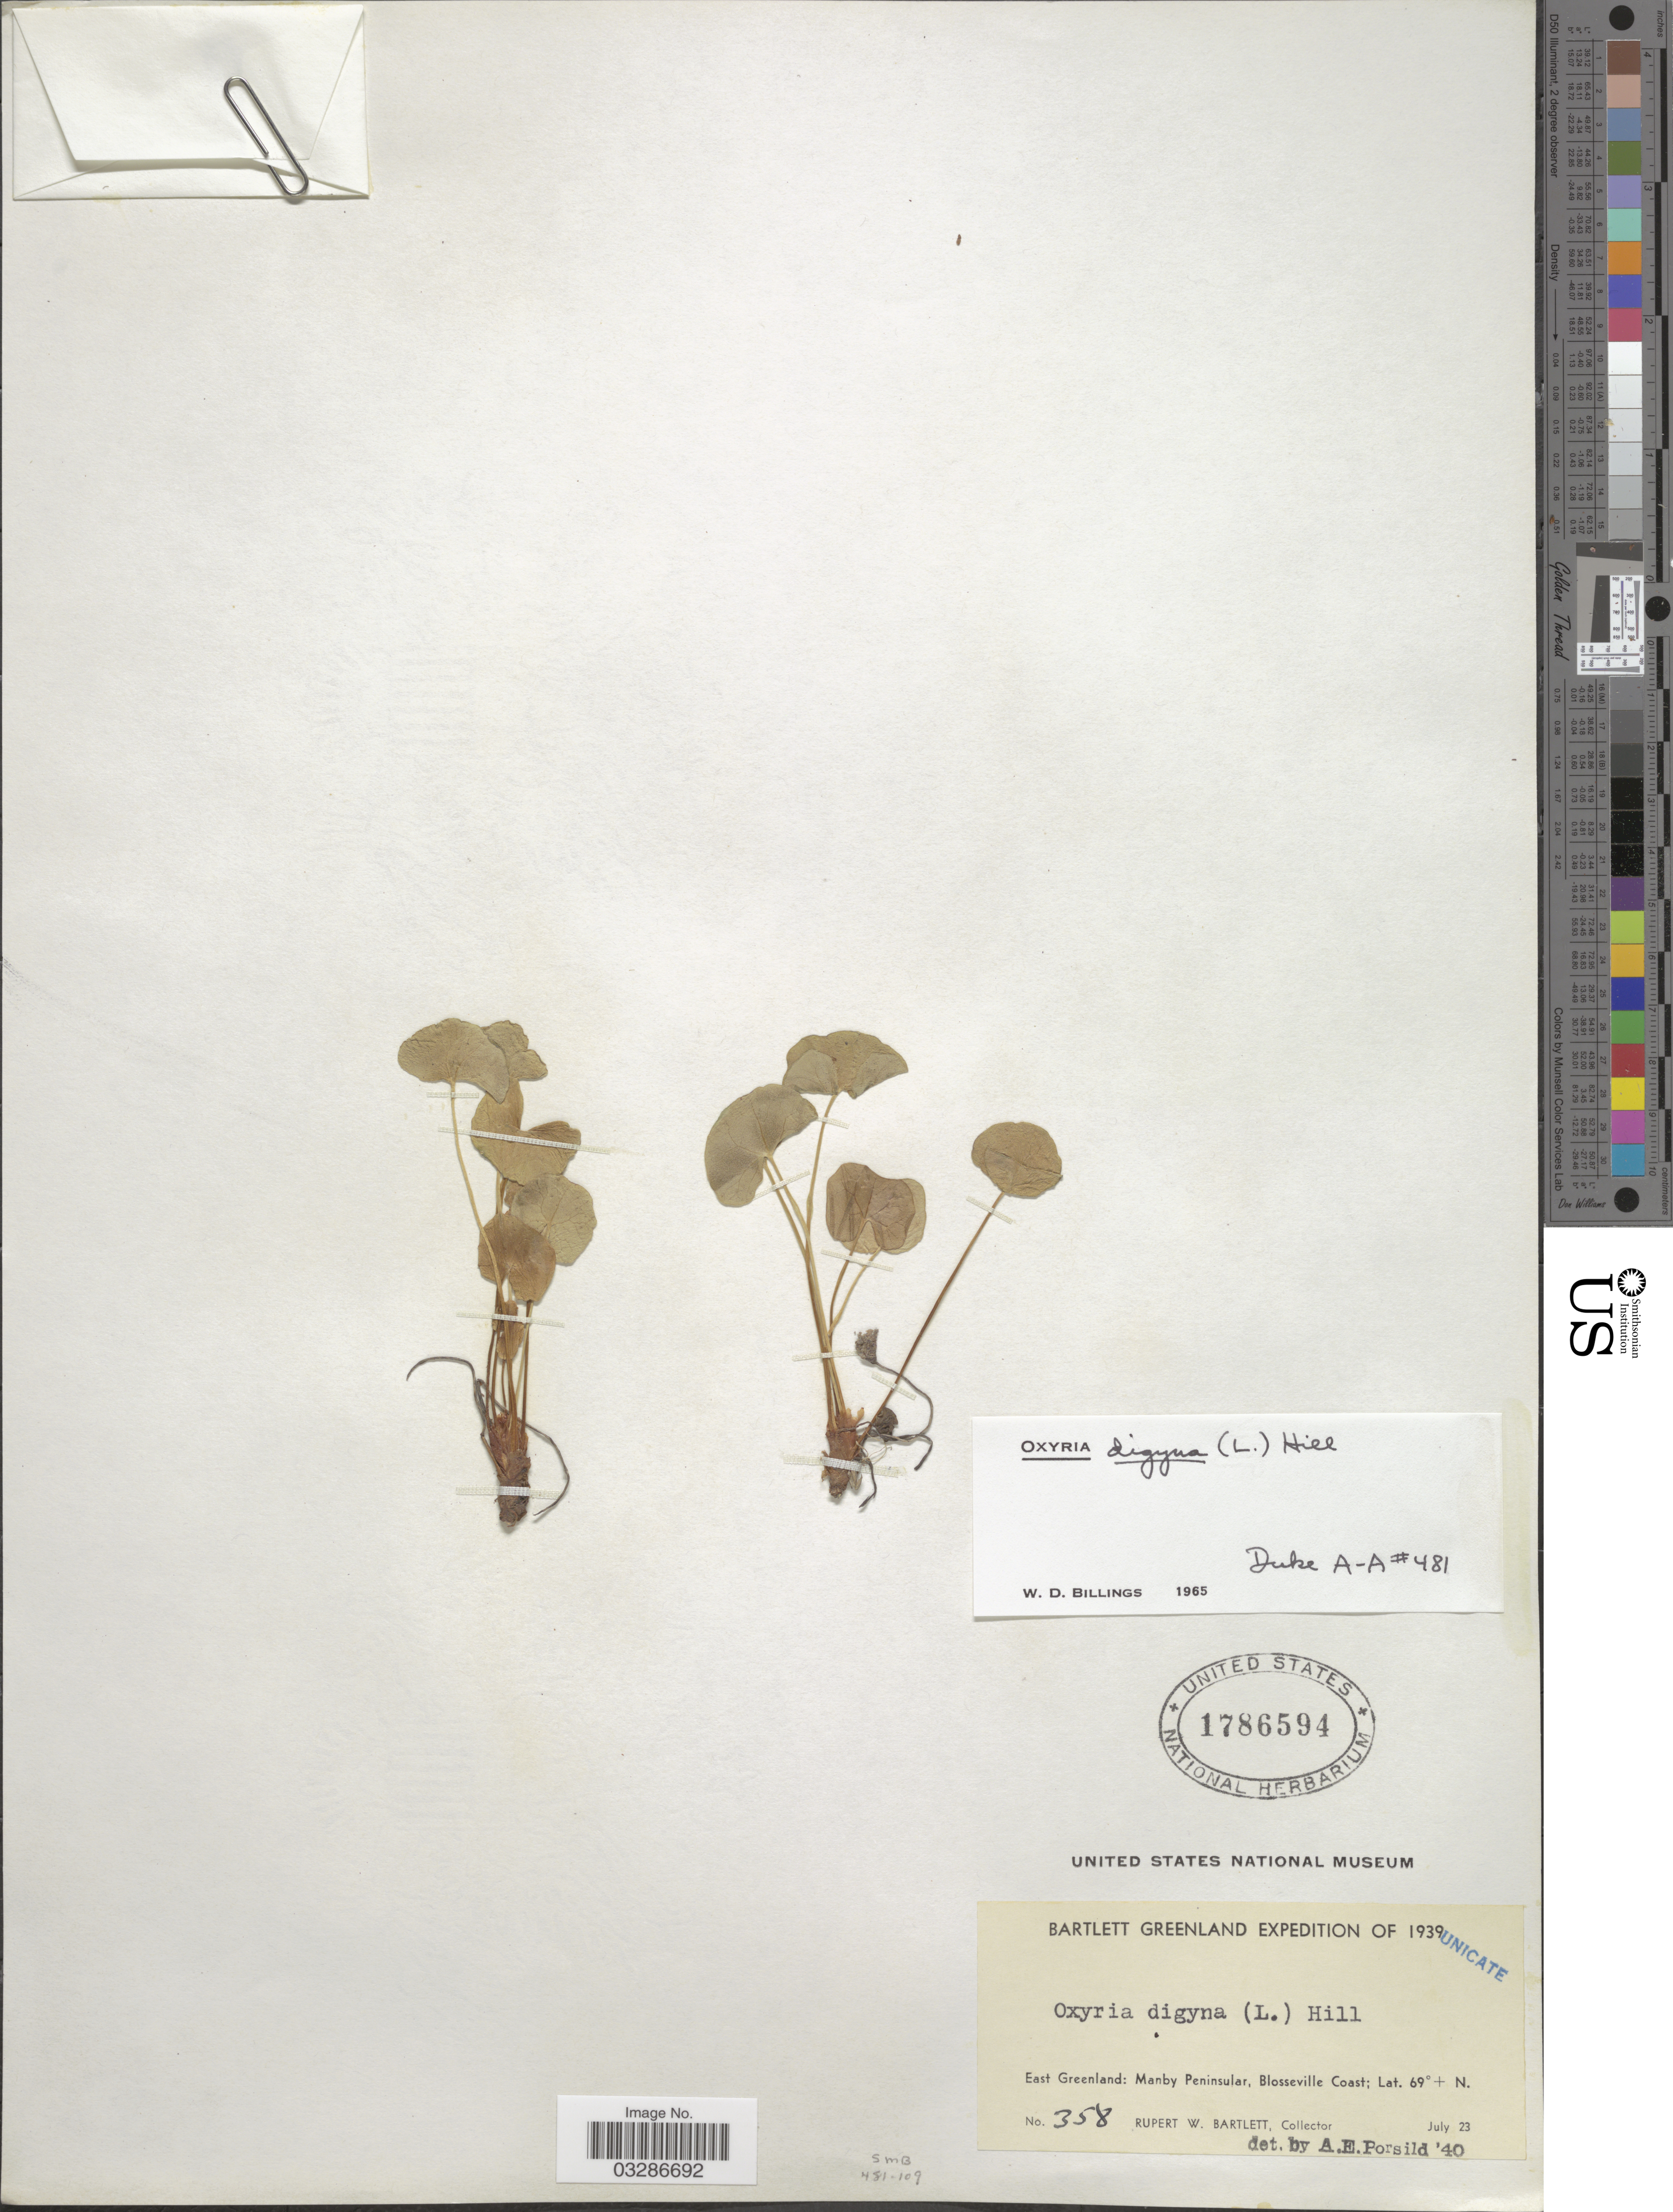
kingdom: Plantae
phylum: Tracheophyta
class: Magnoliopsida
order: Caryophyllales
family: Polygonaceae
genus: Oxyria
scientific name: Oxyria digyna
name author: (L.) Hill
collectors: R. W. Bartlett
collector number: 358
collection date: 1939-07-23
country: Greenland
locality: East Greenland: Manby Peninsular, Blosseville Coast.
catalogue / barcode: US 1786594